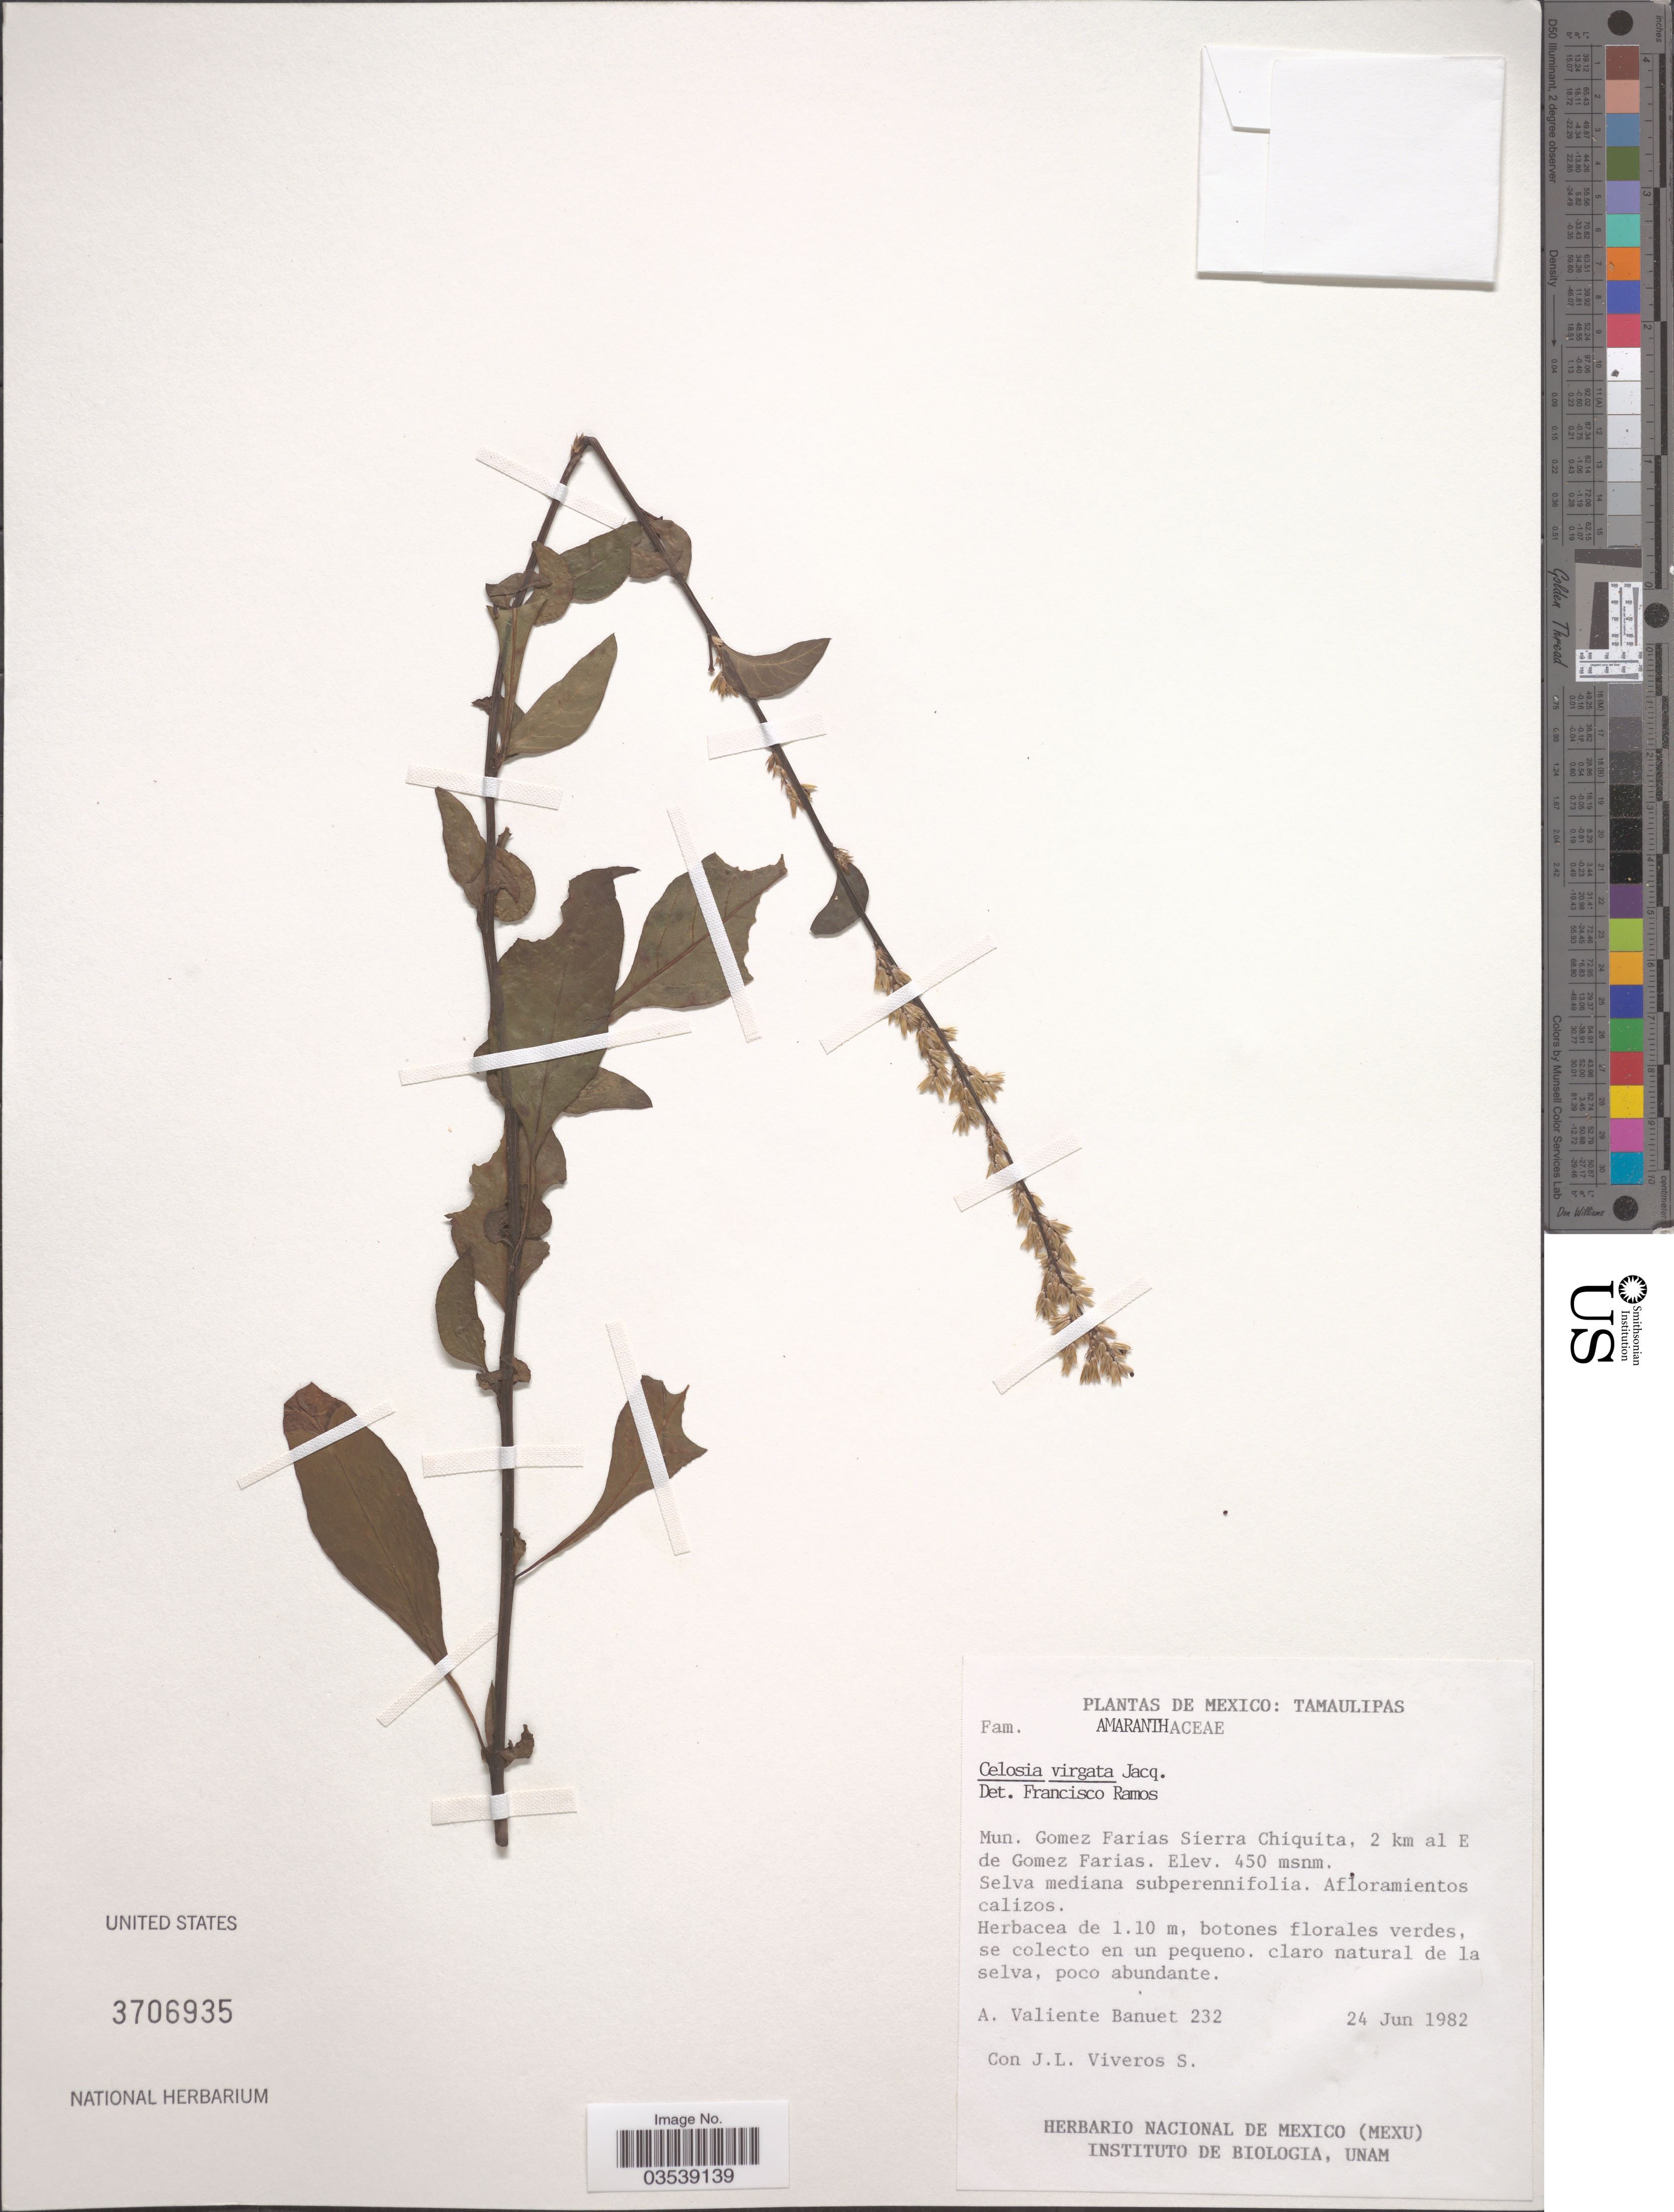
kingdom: Plantae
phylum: Tracheophyta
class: Magnoliopsida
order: Caryophyllales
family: Amaranthaceae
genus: Celosia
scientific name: Celosia virgata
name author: Jacq.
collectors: A. Valiente B. & J. Viveros S.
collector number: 232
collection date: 1982-06-24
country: Mexico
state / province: Tamaulipas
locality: Mun. Gomez Farias Sierra Chiquita, 2 km al E de Gomez Farias.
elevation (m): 450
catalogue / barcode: US 3706935